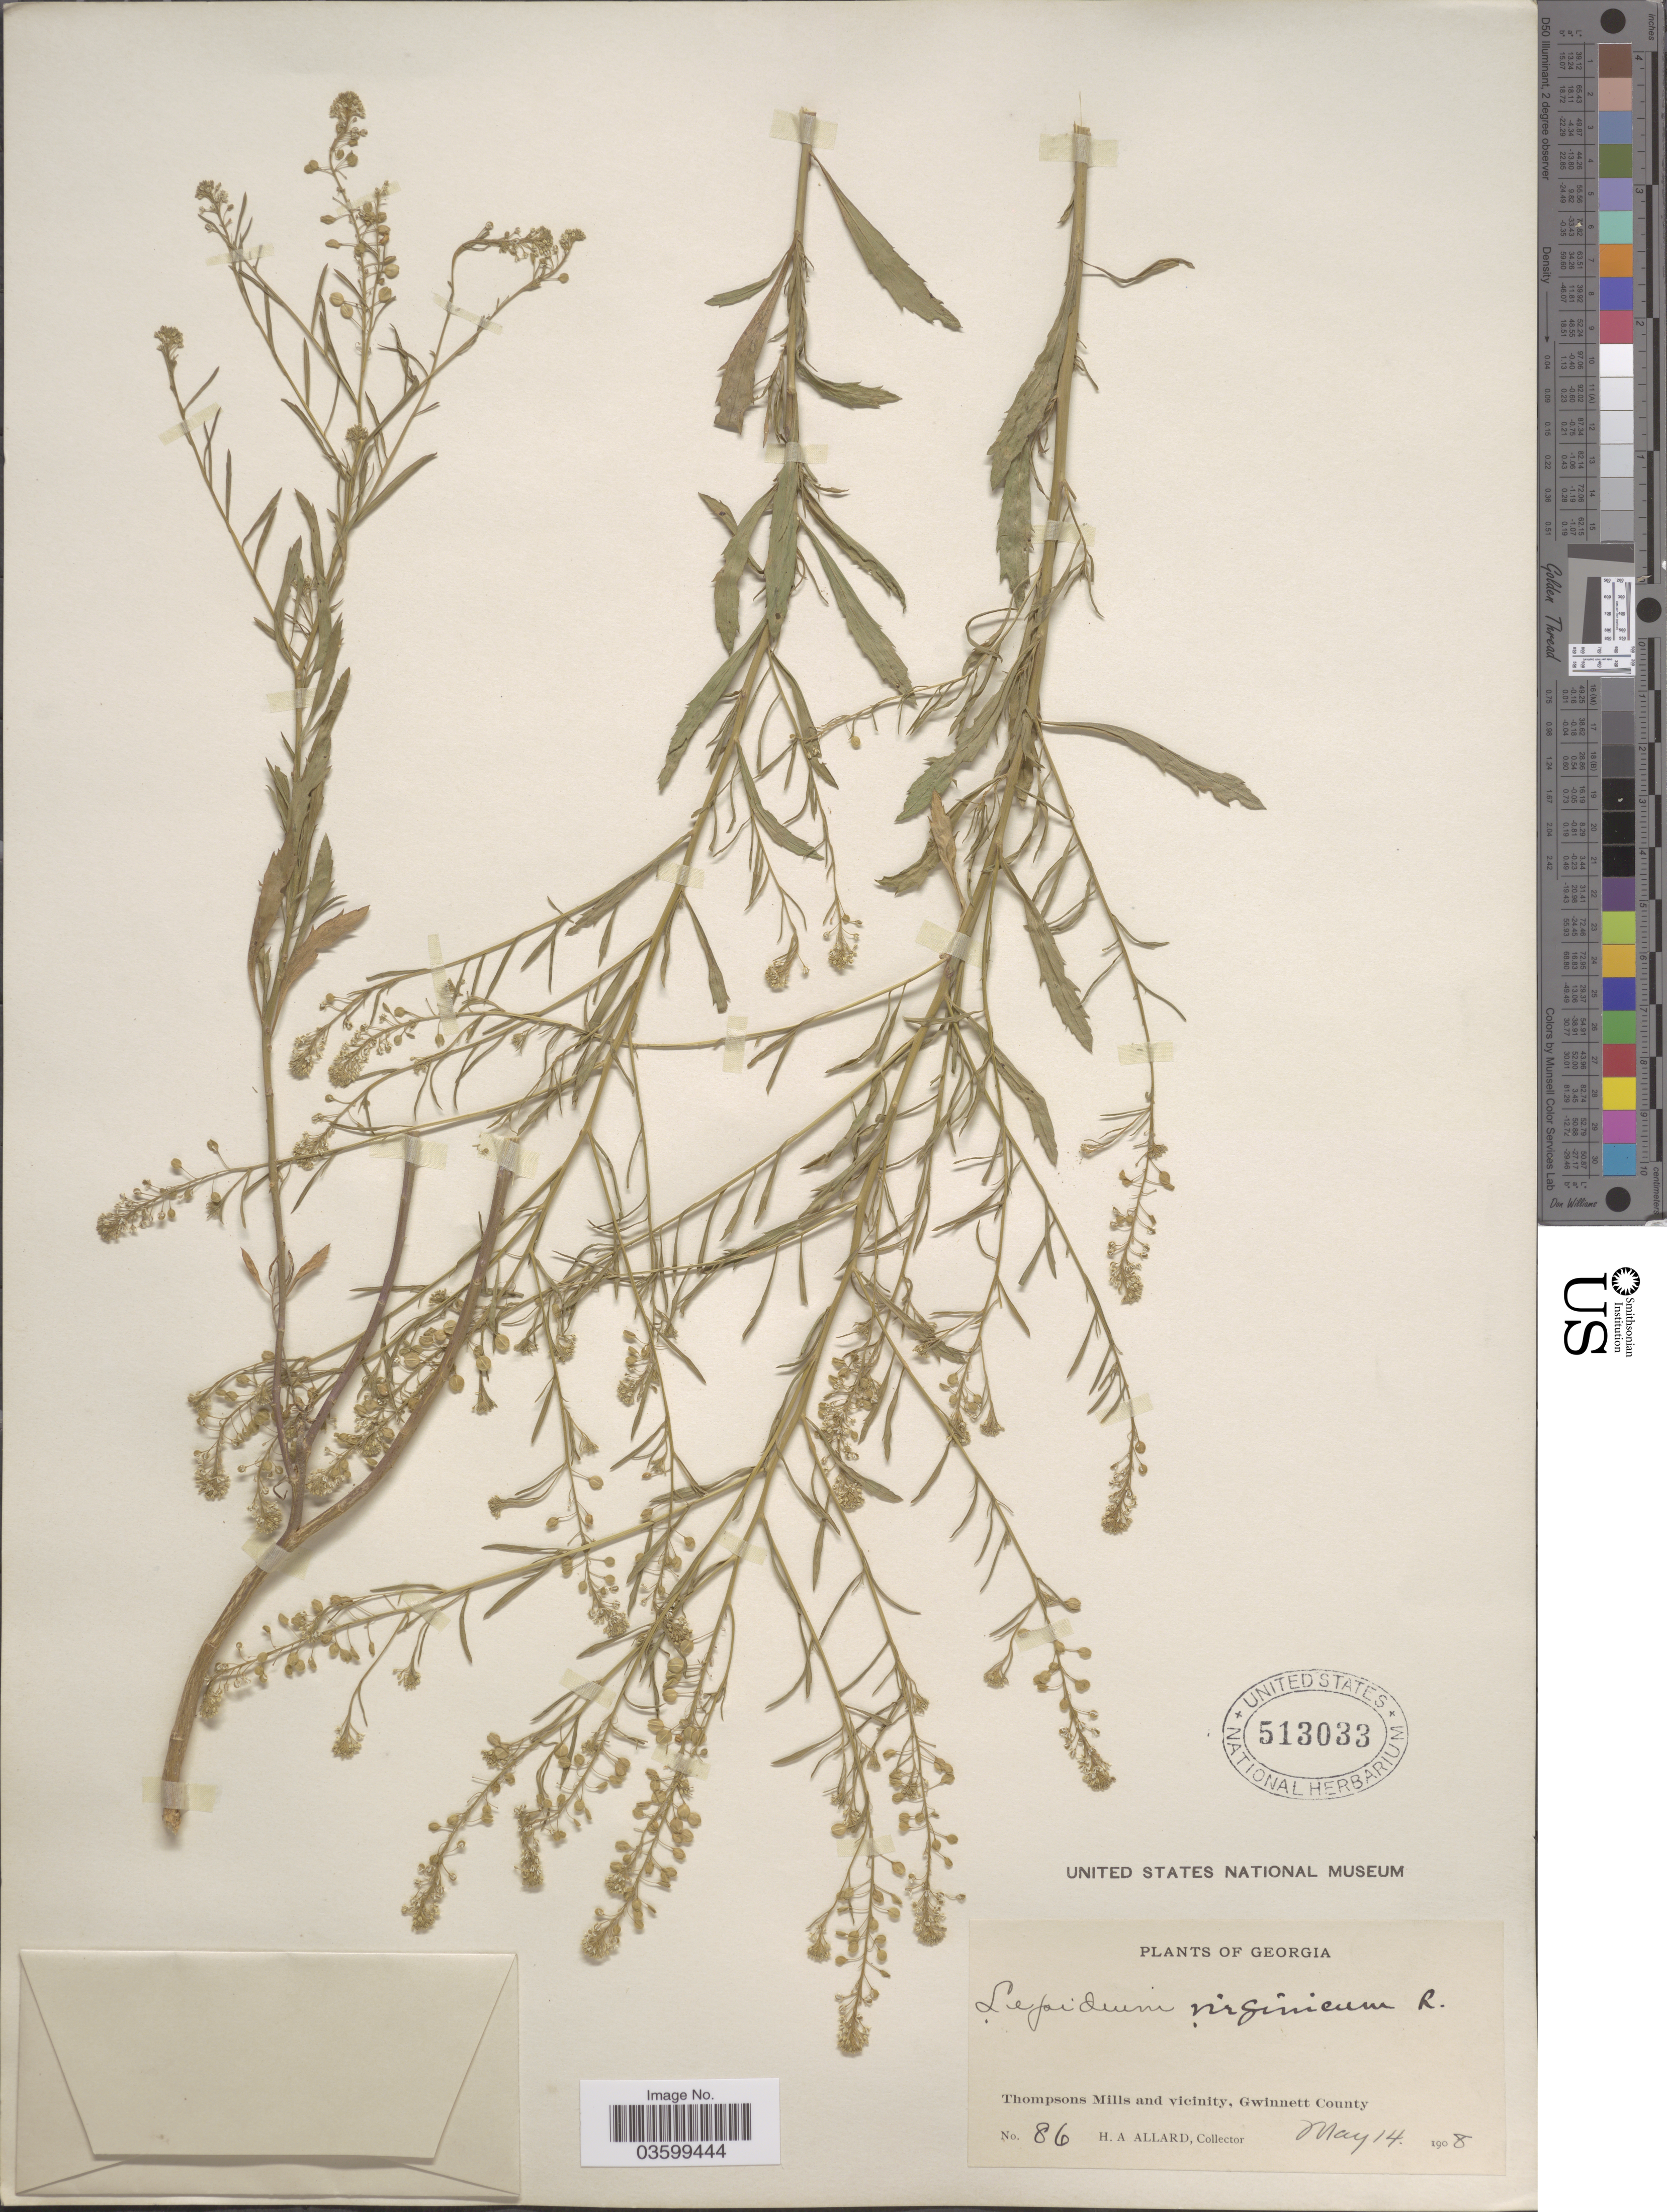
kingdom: Plantae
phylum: Tracheophyta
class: Magnoliopsida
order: Brassicales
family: Brassicaceae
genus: Lepidium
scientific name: Lepidium virginicum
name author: L.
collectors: H. A. Allard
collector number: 86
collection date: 1908-05-14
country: United States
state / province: Georgia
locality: Thompsons Mills and vicinity, Gwinnett County.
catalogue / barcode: US 513033